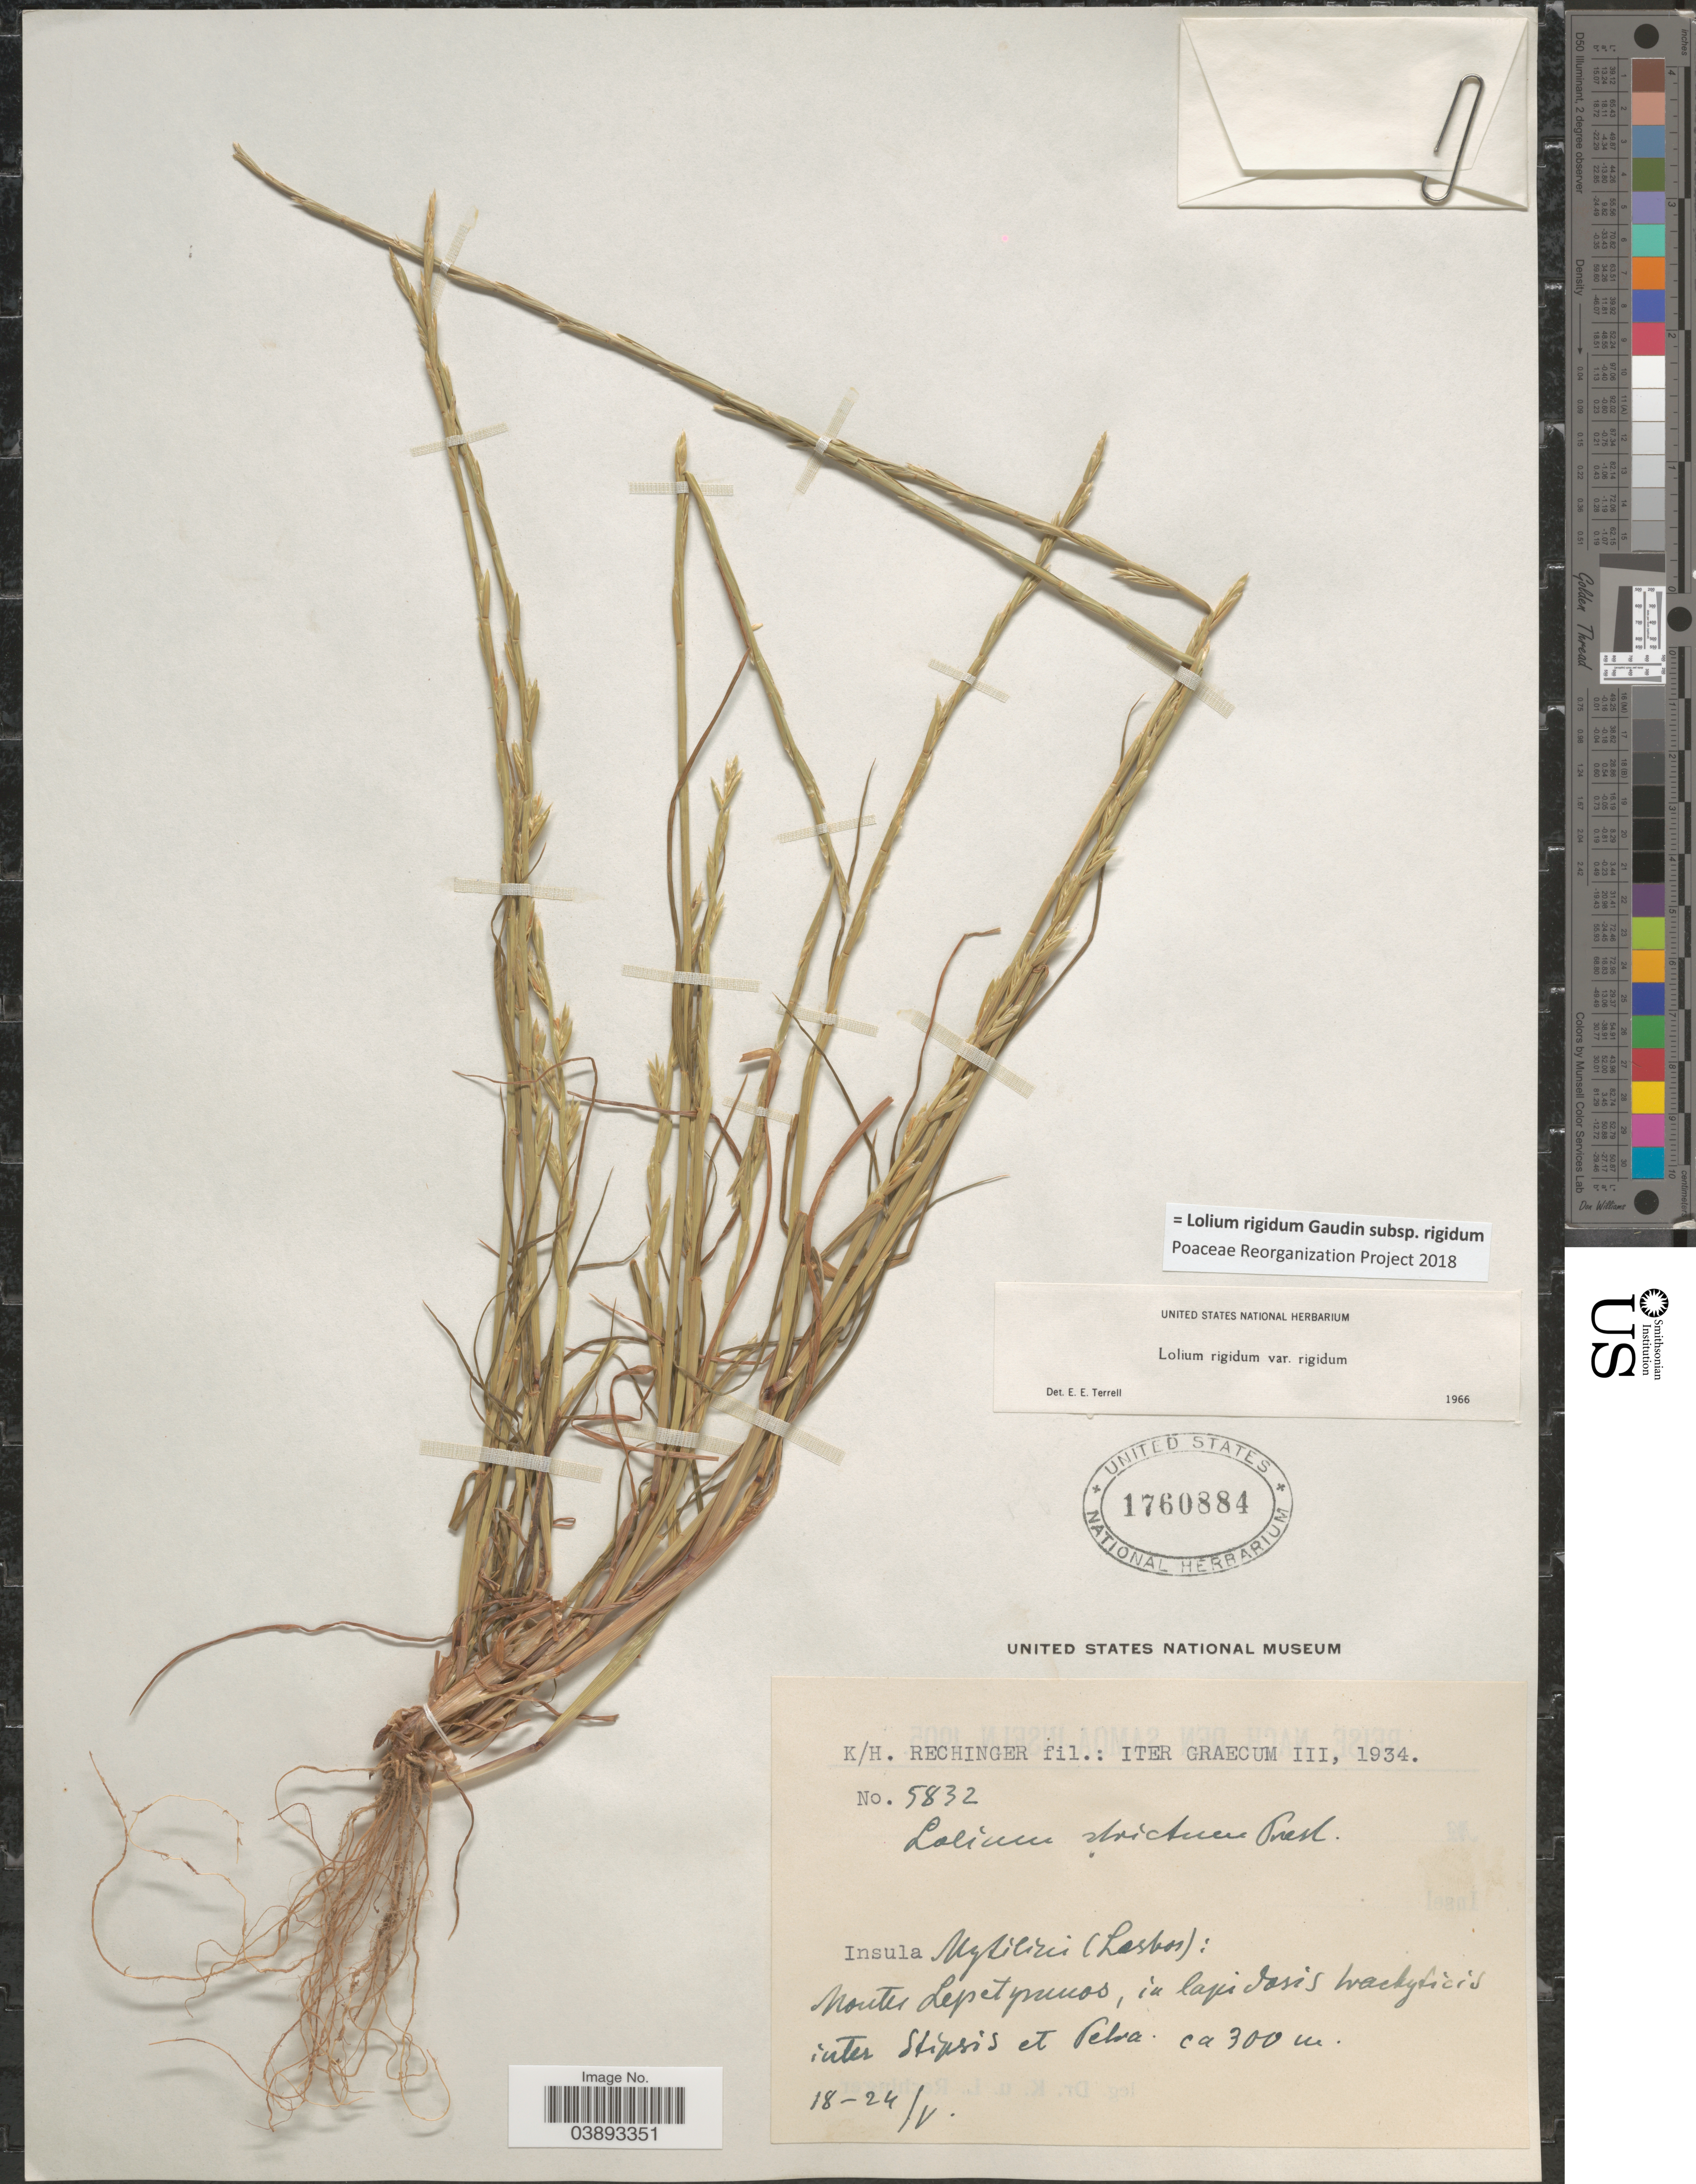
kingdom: Plantae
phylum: Tracheophyta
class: Liliopsida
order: Poales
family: Poaceae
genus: Lolium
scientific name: Lolium rigidum subsp. rigidum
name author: Gaudin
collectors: K. H. Rechinger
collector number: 5832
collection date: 1934-05-18/1934-05-24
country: Greece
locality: Graecum. Insula Mytilini (Lesbos): Montes Lepetymnos, in lapidosis trachyticis inter Stipsis et Petra.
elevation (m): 300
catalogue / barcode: US 1760884